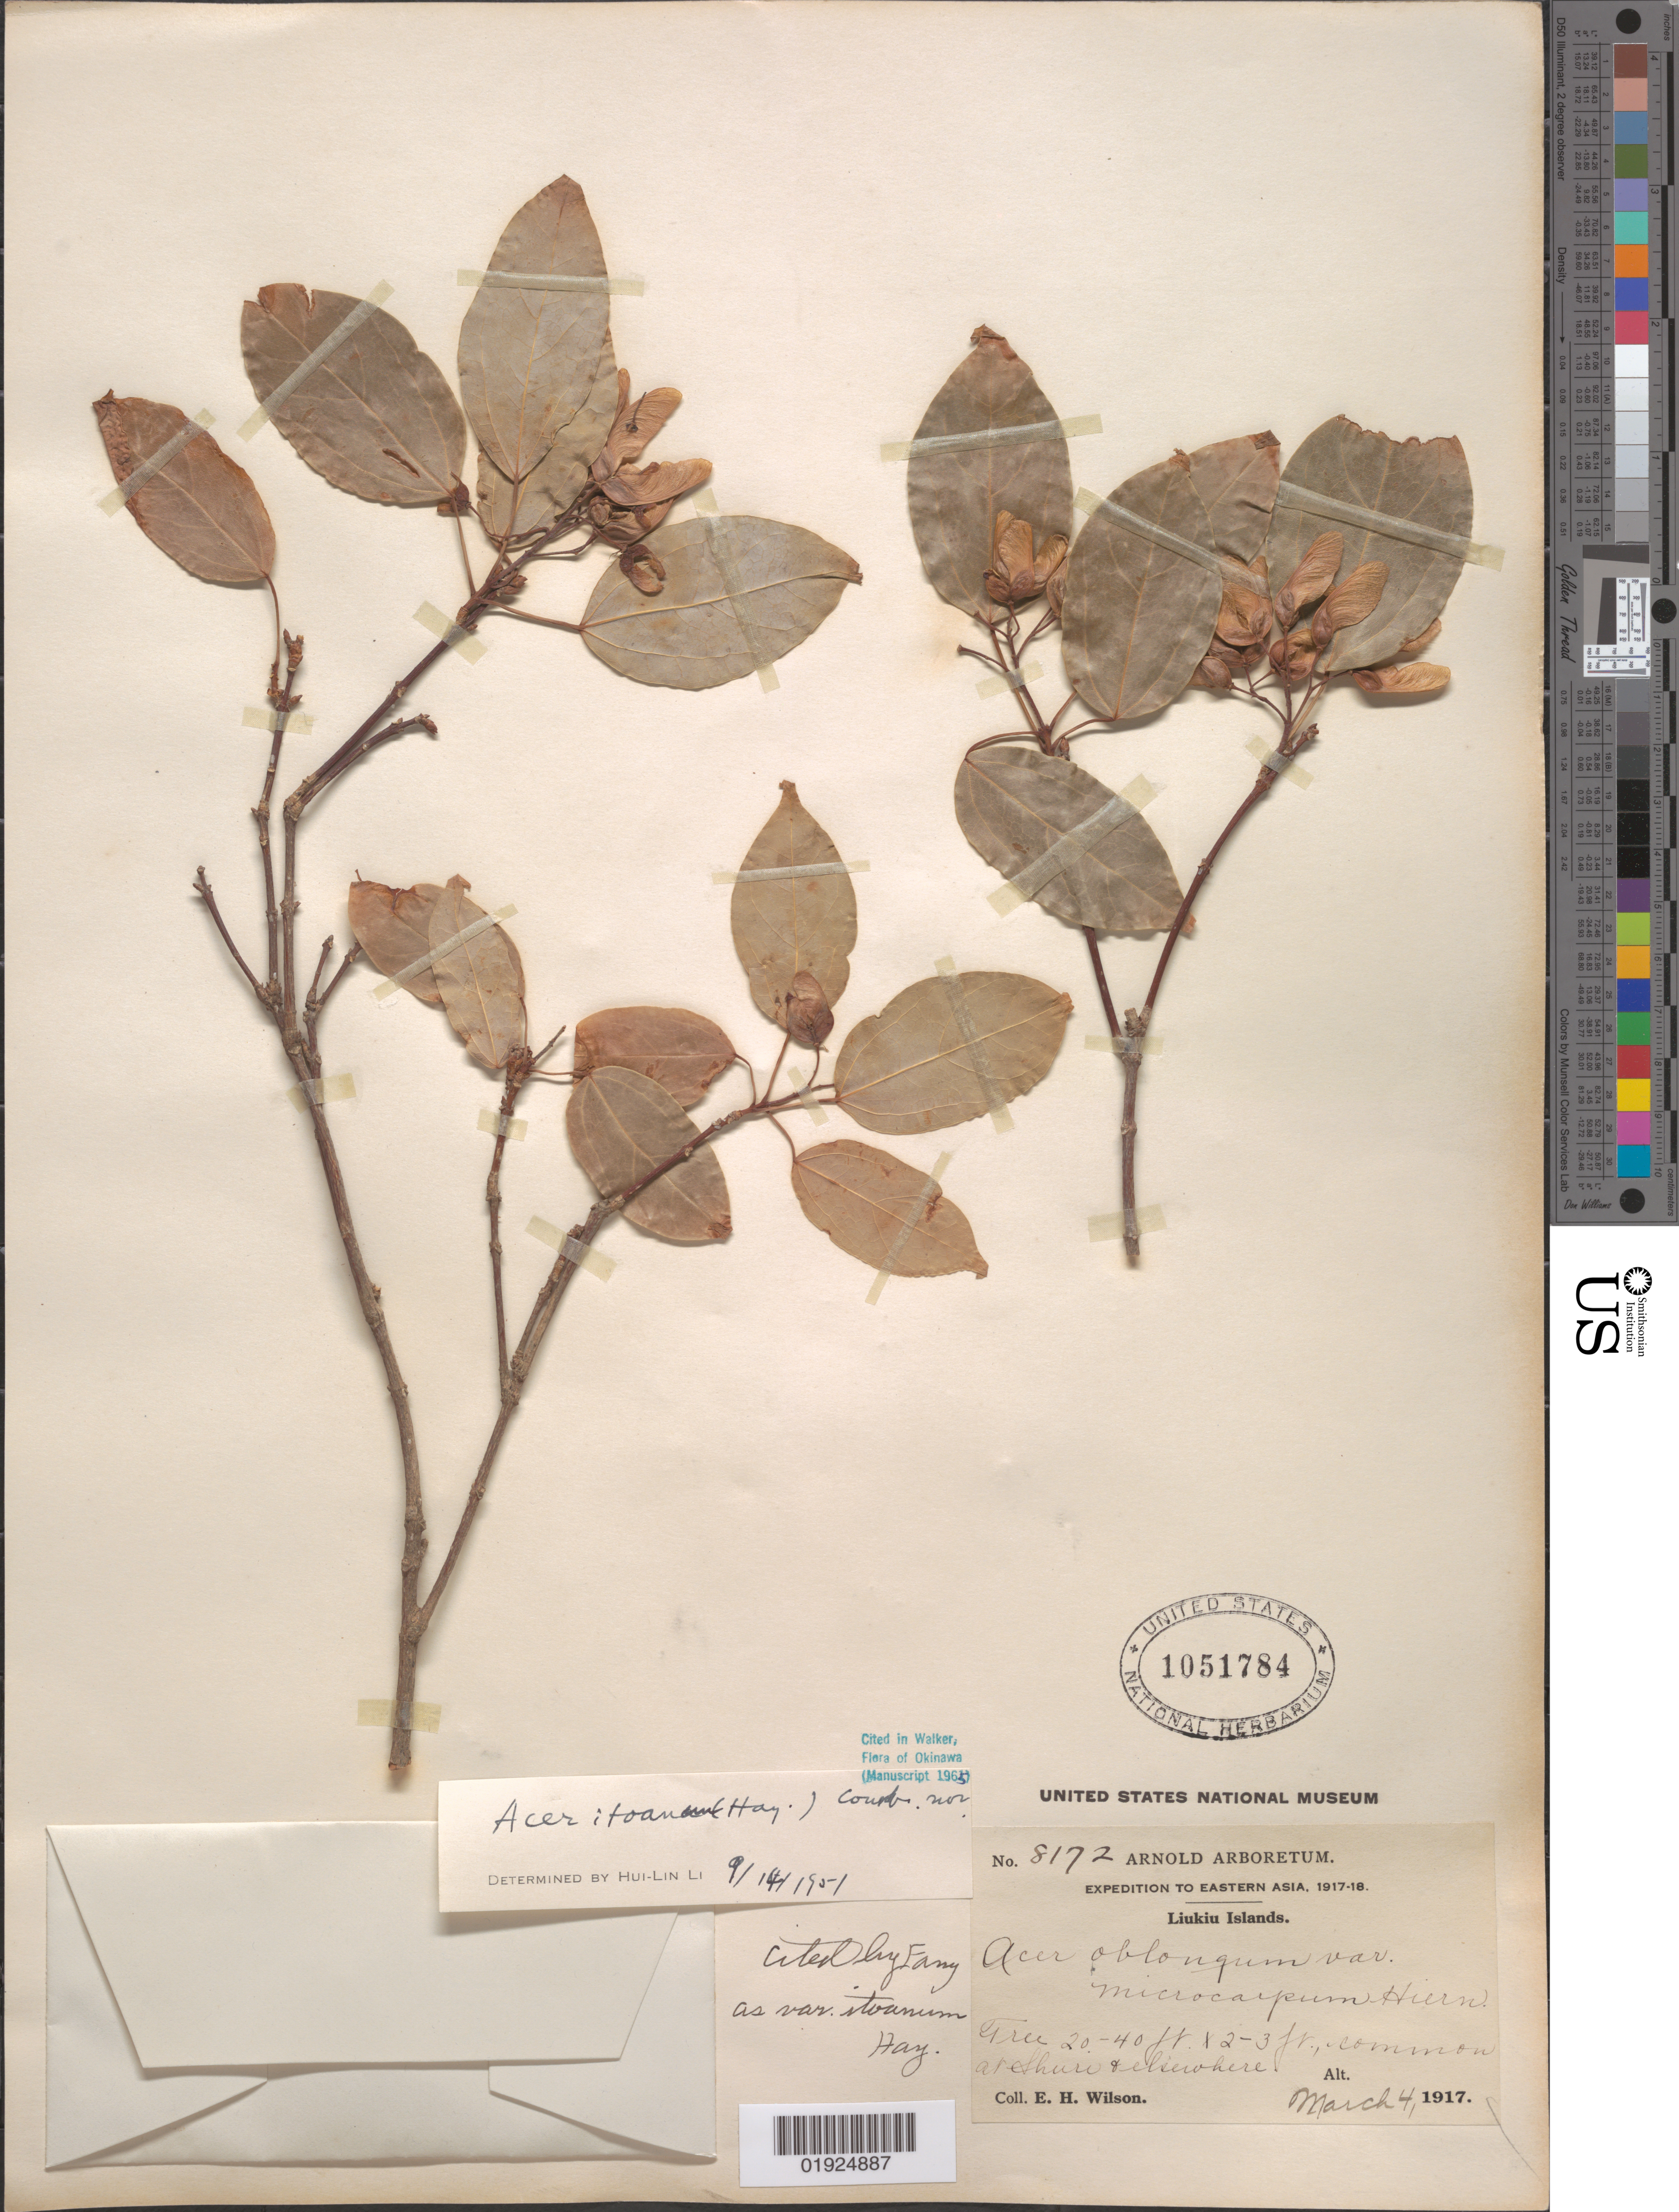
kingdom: Plantae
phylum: Tracheophyta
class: Magnoliopsida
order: Sapindales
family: Sapindaceae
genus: Acer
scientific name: Acer oblongum var. itoanum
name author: Hayata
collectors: E. H. Wilson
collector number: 8172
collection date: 1917-03-04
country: Japan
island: Ryukyu Islands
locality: Liukiu Islands [Ryukyu], Shuri [Okinawa?]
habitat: Common at Shuri and elsewhere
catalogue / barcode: US 1051784